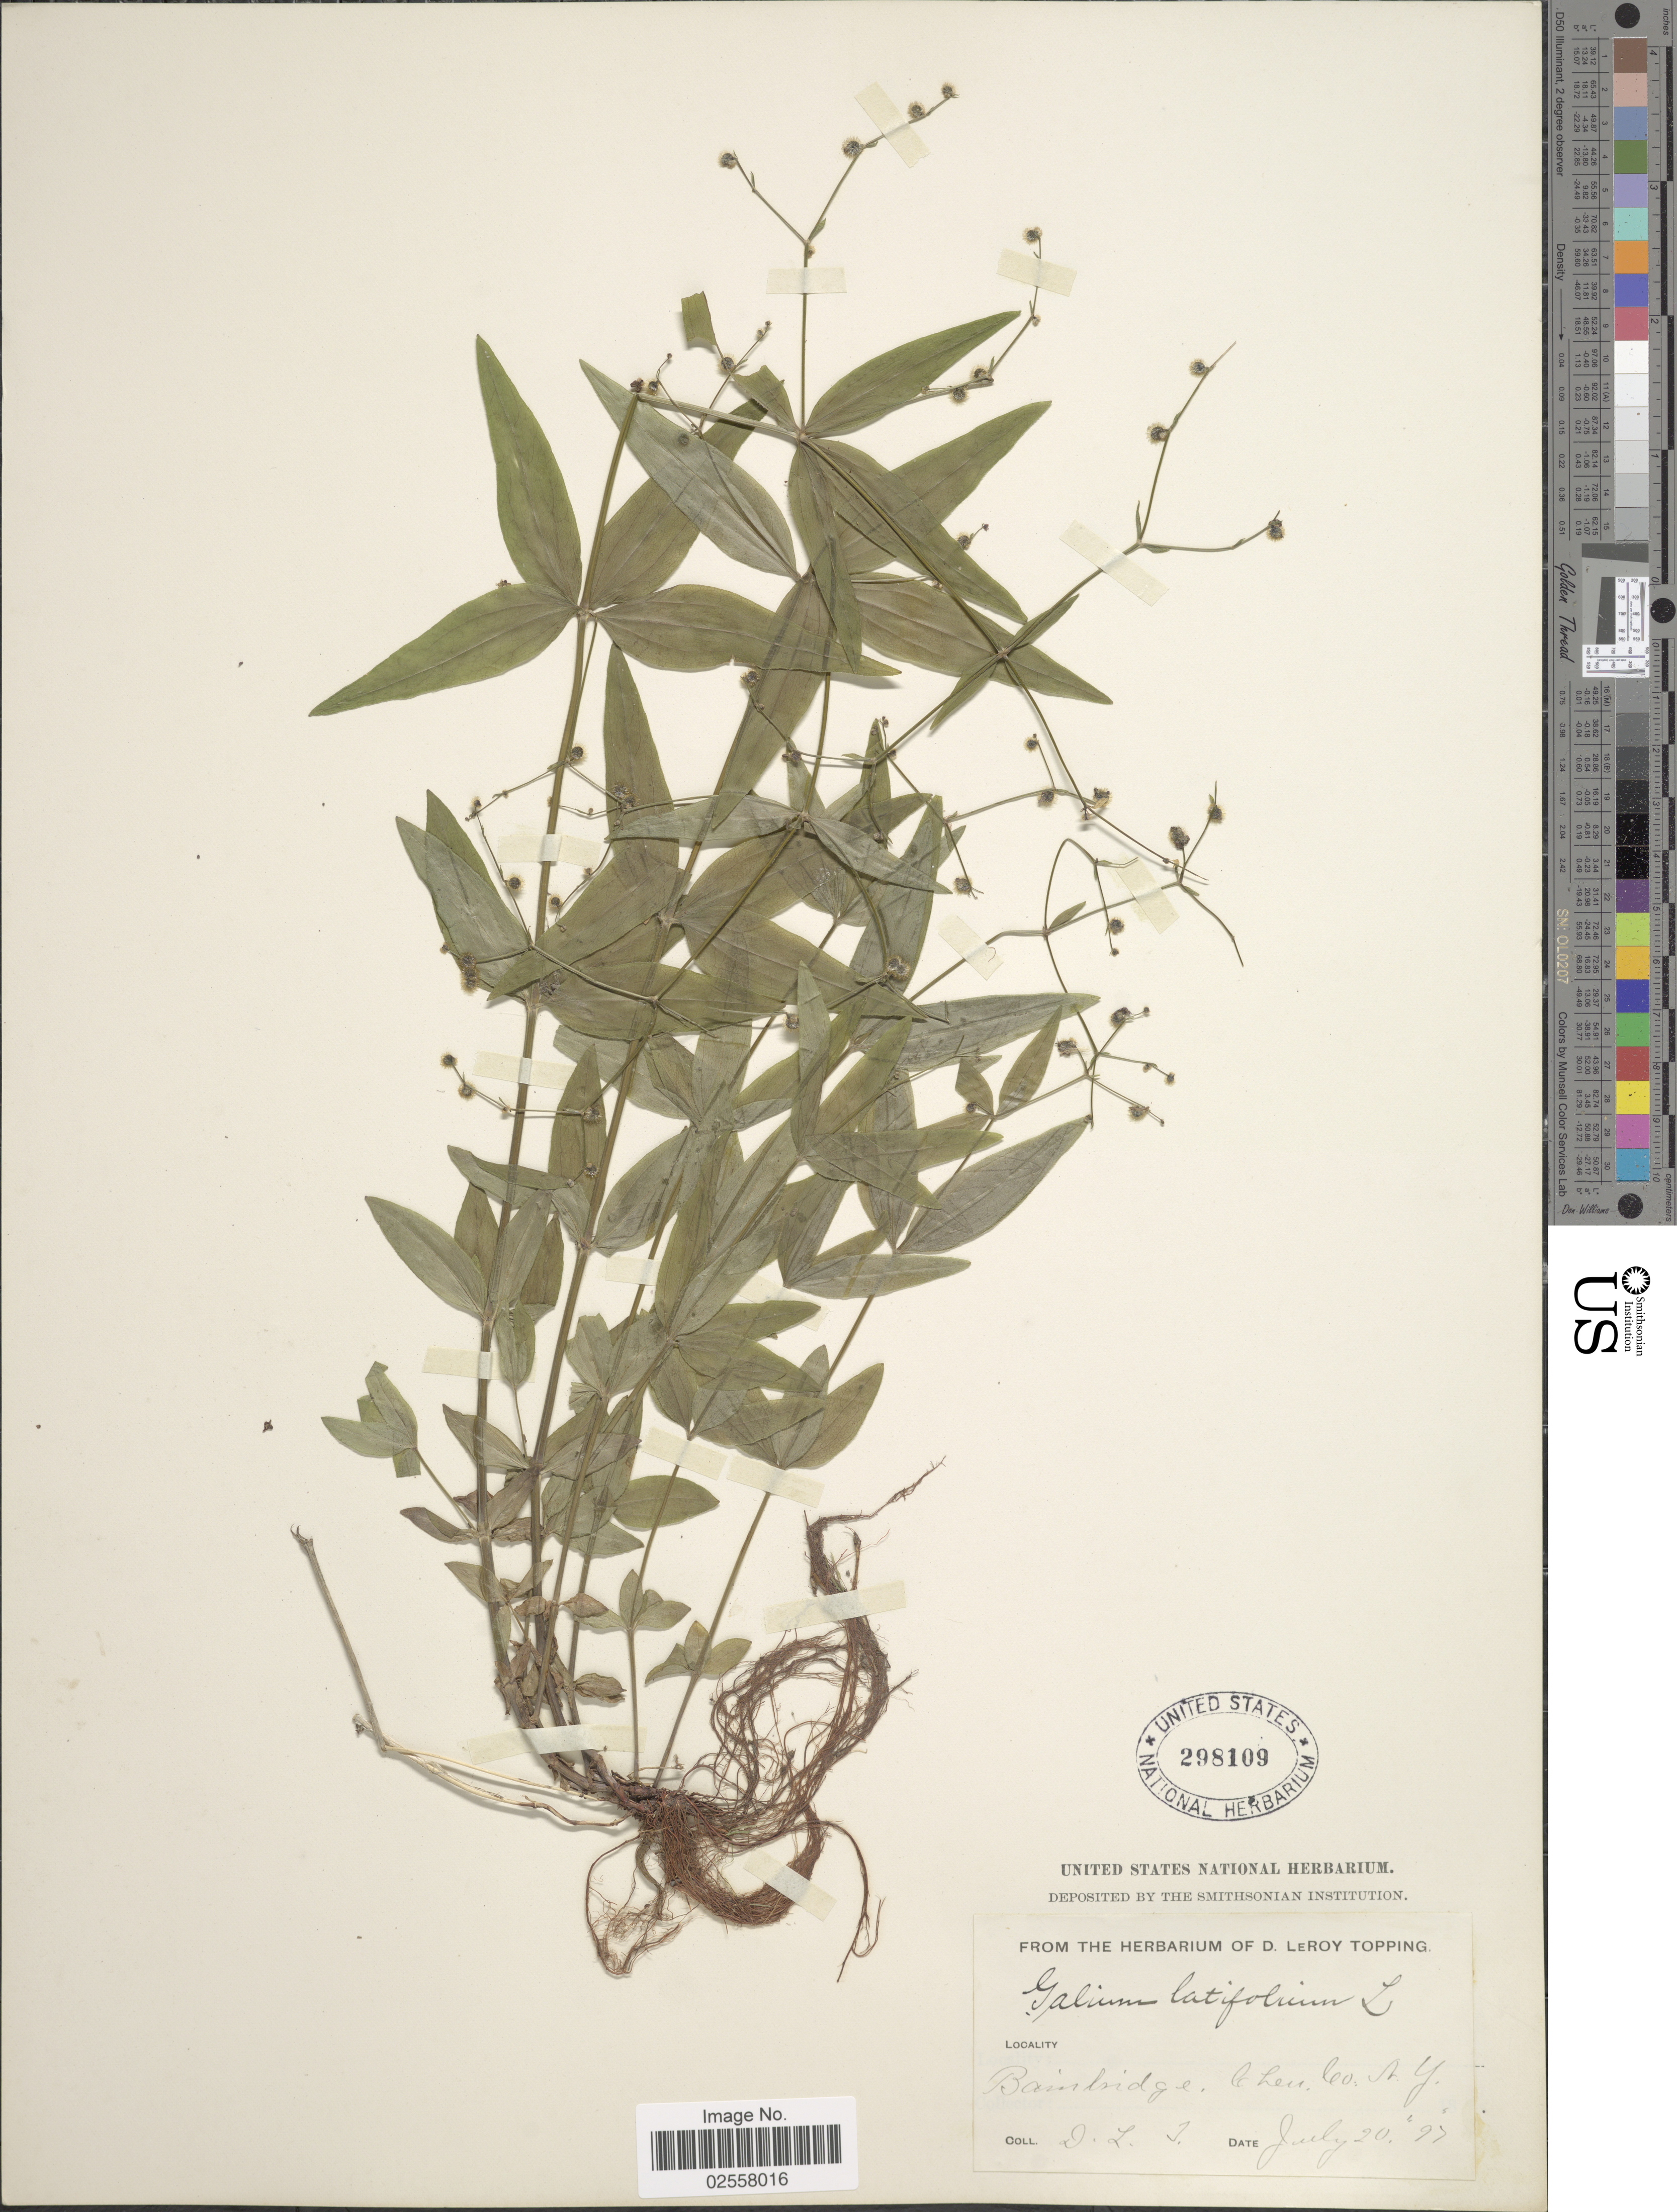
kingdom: Plantae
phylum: Tracheophyta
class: Magnoliopsida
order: Gentianales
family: Rubiaceae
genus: Galium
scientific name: Galium latifolium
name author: Michx.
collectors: D. L. Topping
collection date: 1897-07-20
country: United States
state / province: New York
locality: Bainbridge, Chen. Co.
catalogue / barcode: US 298109